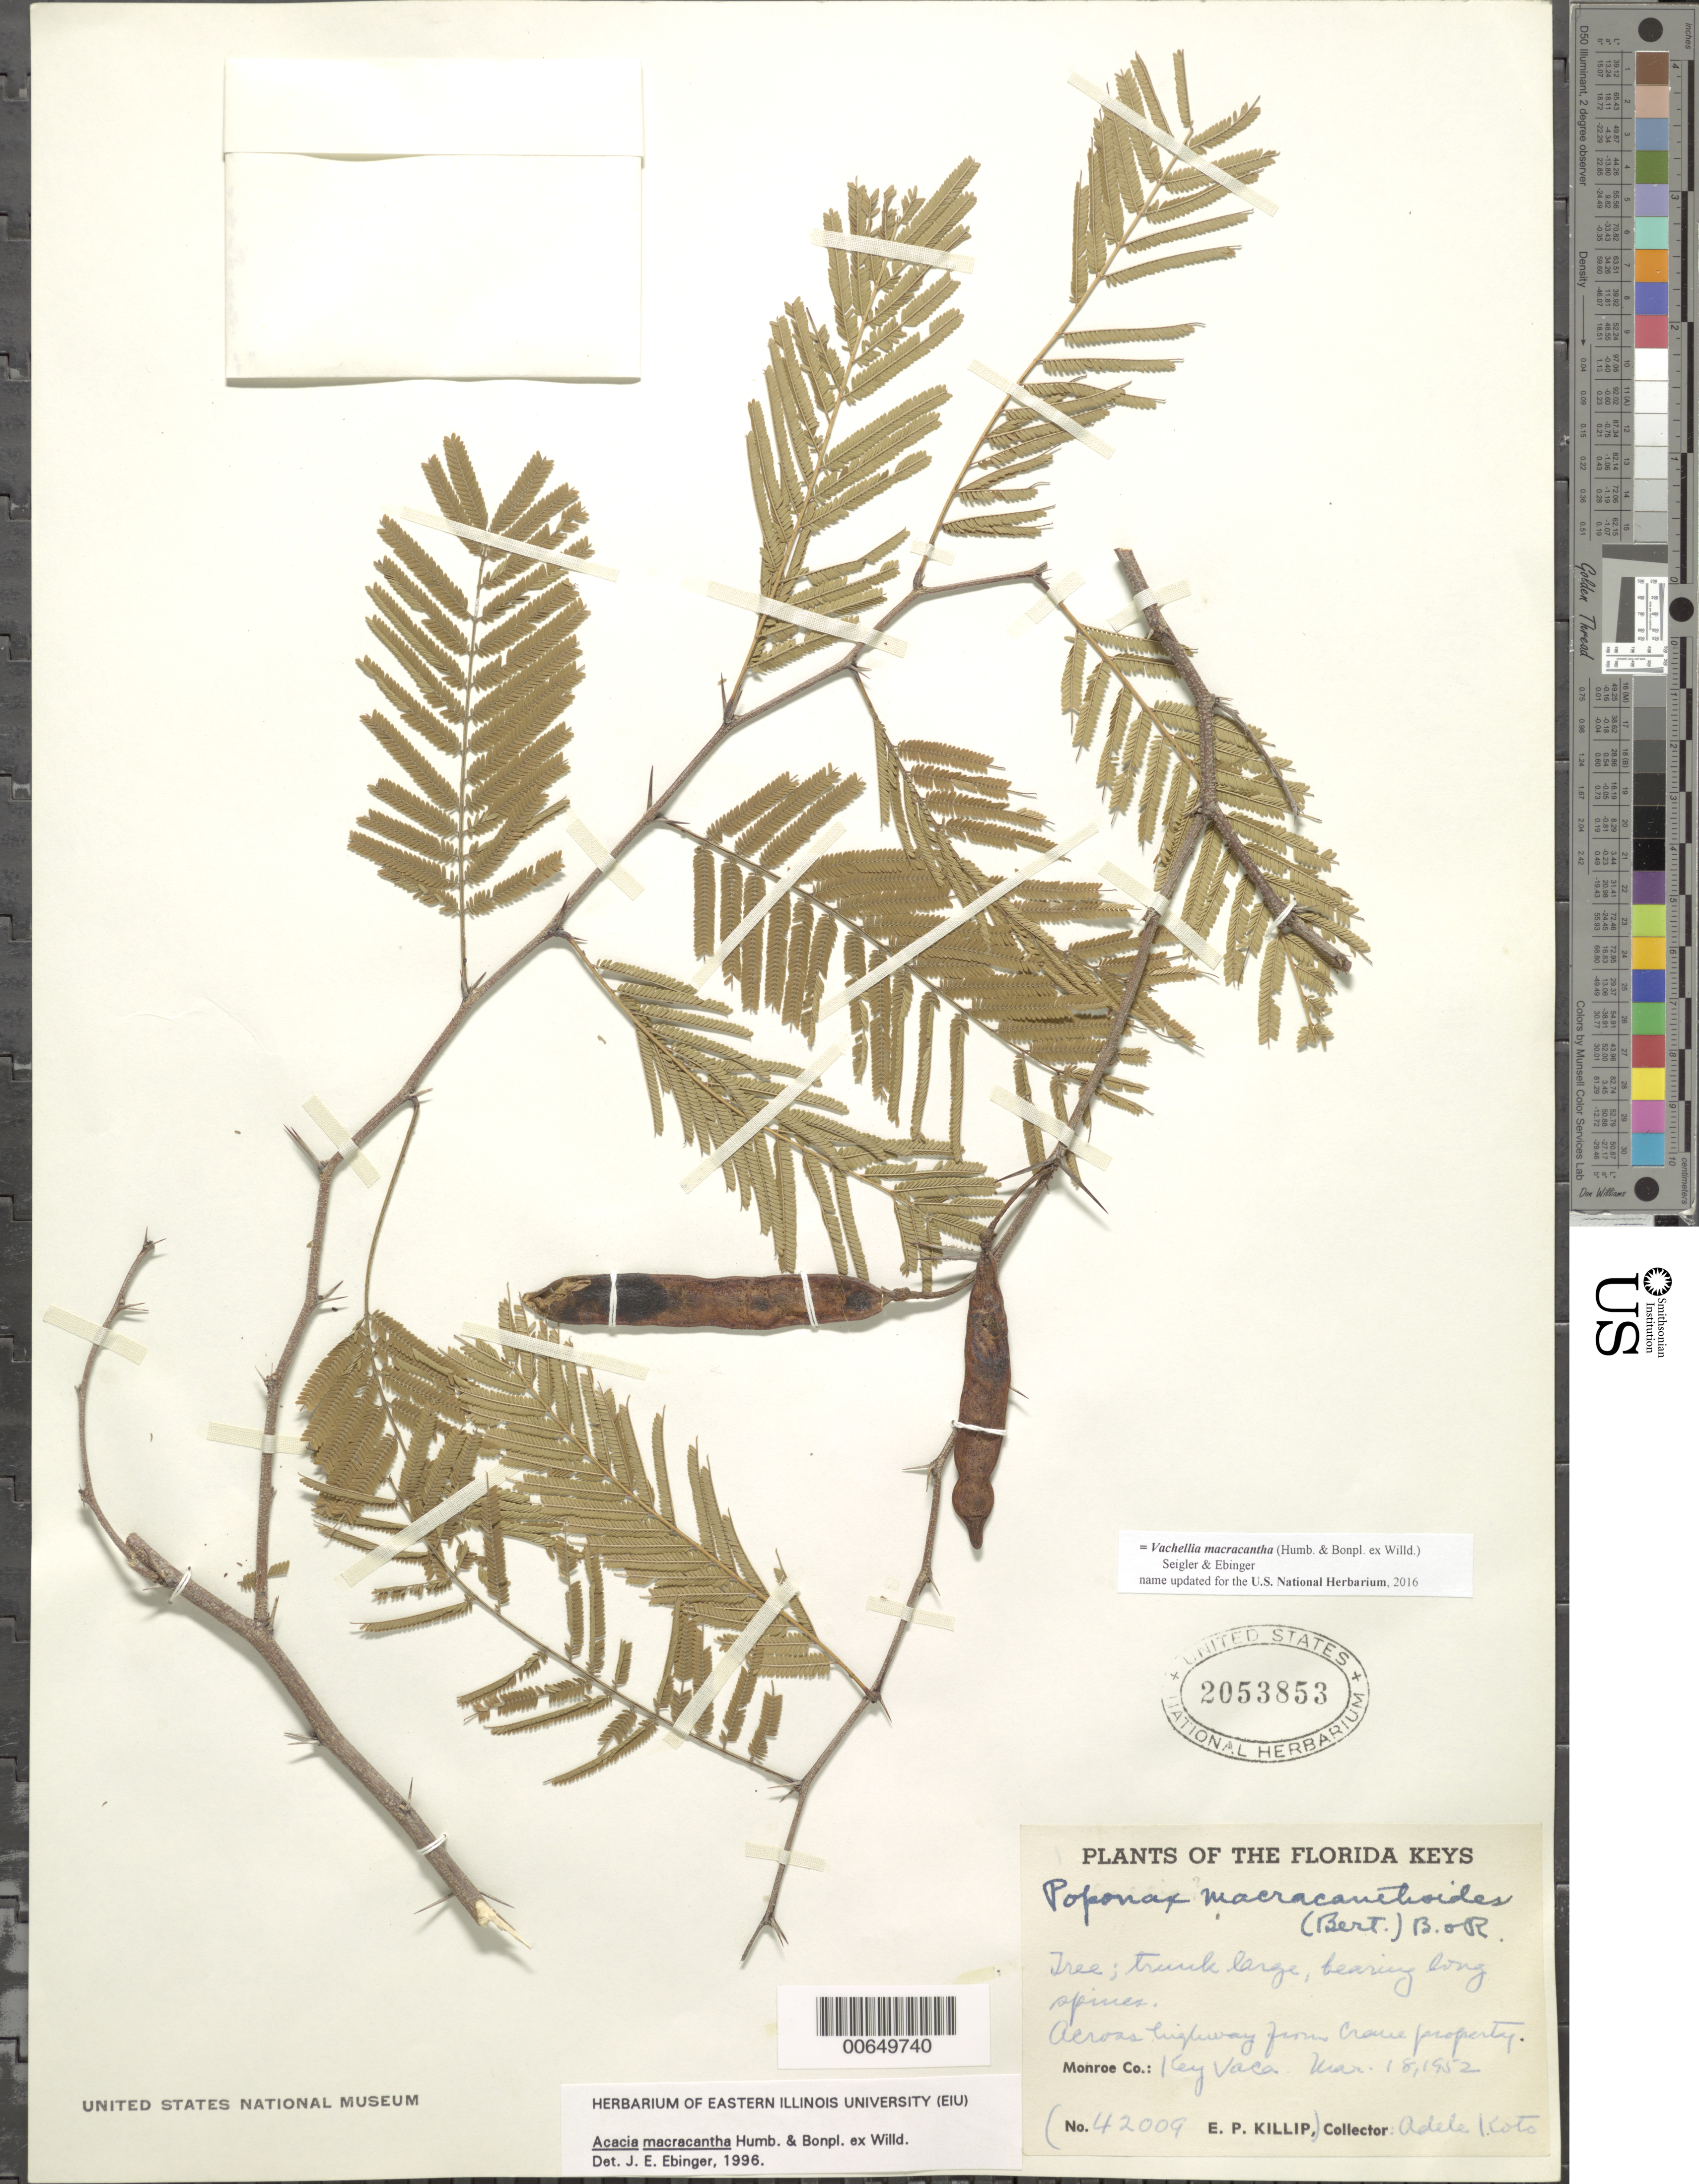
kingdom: Plantae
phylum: Tracheophyta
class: Magnoliopsida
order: Fabales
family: Fabaceae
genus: Vachellia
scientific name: Vachellia macracantha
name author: (Humb. & Bonpl. ex Willd.) Seigler & Ebinger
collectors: A. Koto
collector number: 42009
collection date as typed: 18 Mar 1952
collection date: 1952-03-18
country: United States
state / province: Florida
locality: Across highway from Crane property. Key Vaca.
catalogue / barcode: US 2053853